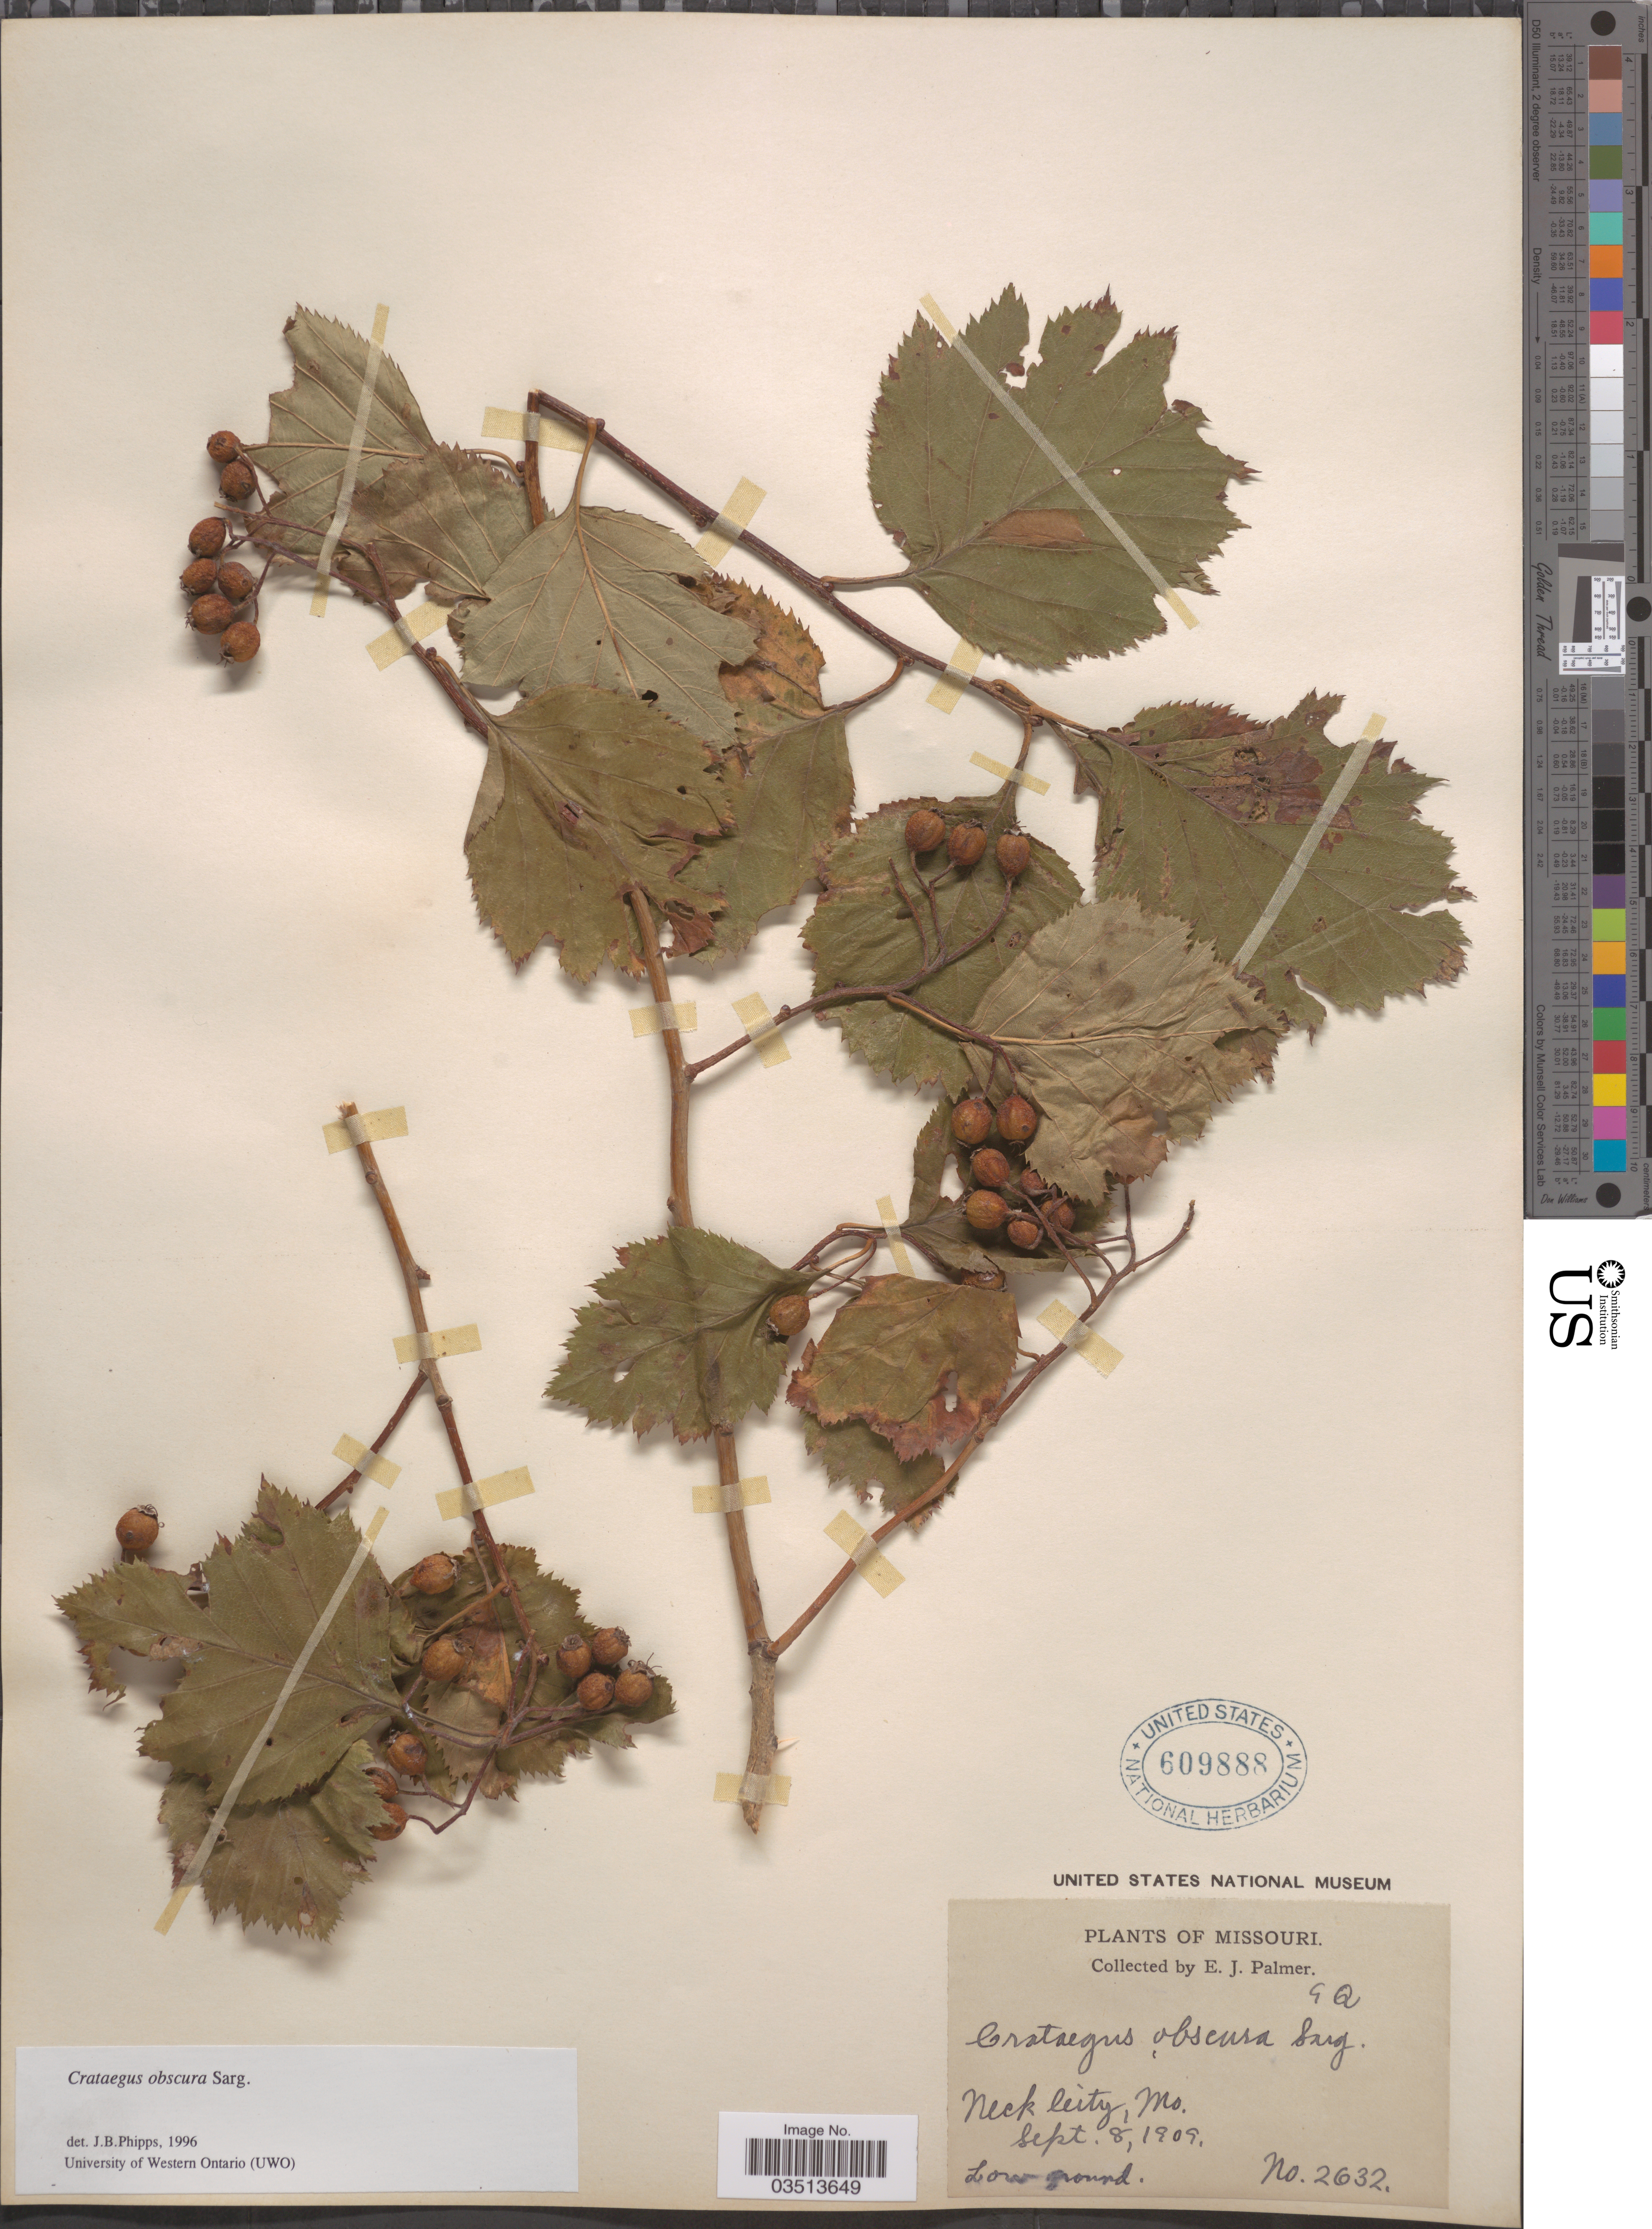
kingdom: Plantae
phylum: Tracheophyta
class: Magnoliopsida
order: Rosales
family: Rosaceae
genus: Crataegus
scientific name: Crataegus calpodendron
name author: (Ehrh.) Medik.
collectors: E. J. Palmer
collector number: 2632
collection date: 1909-09-08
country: United States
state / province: Missouri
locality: Neck City.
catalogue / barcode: US 609888